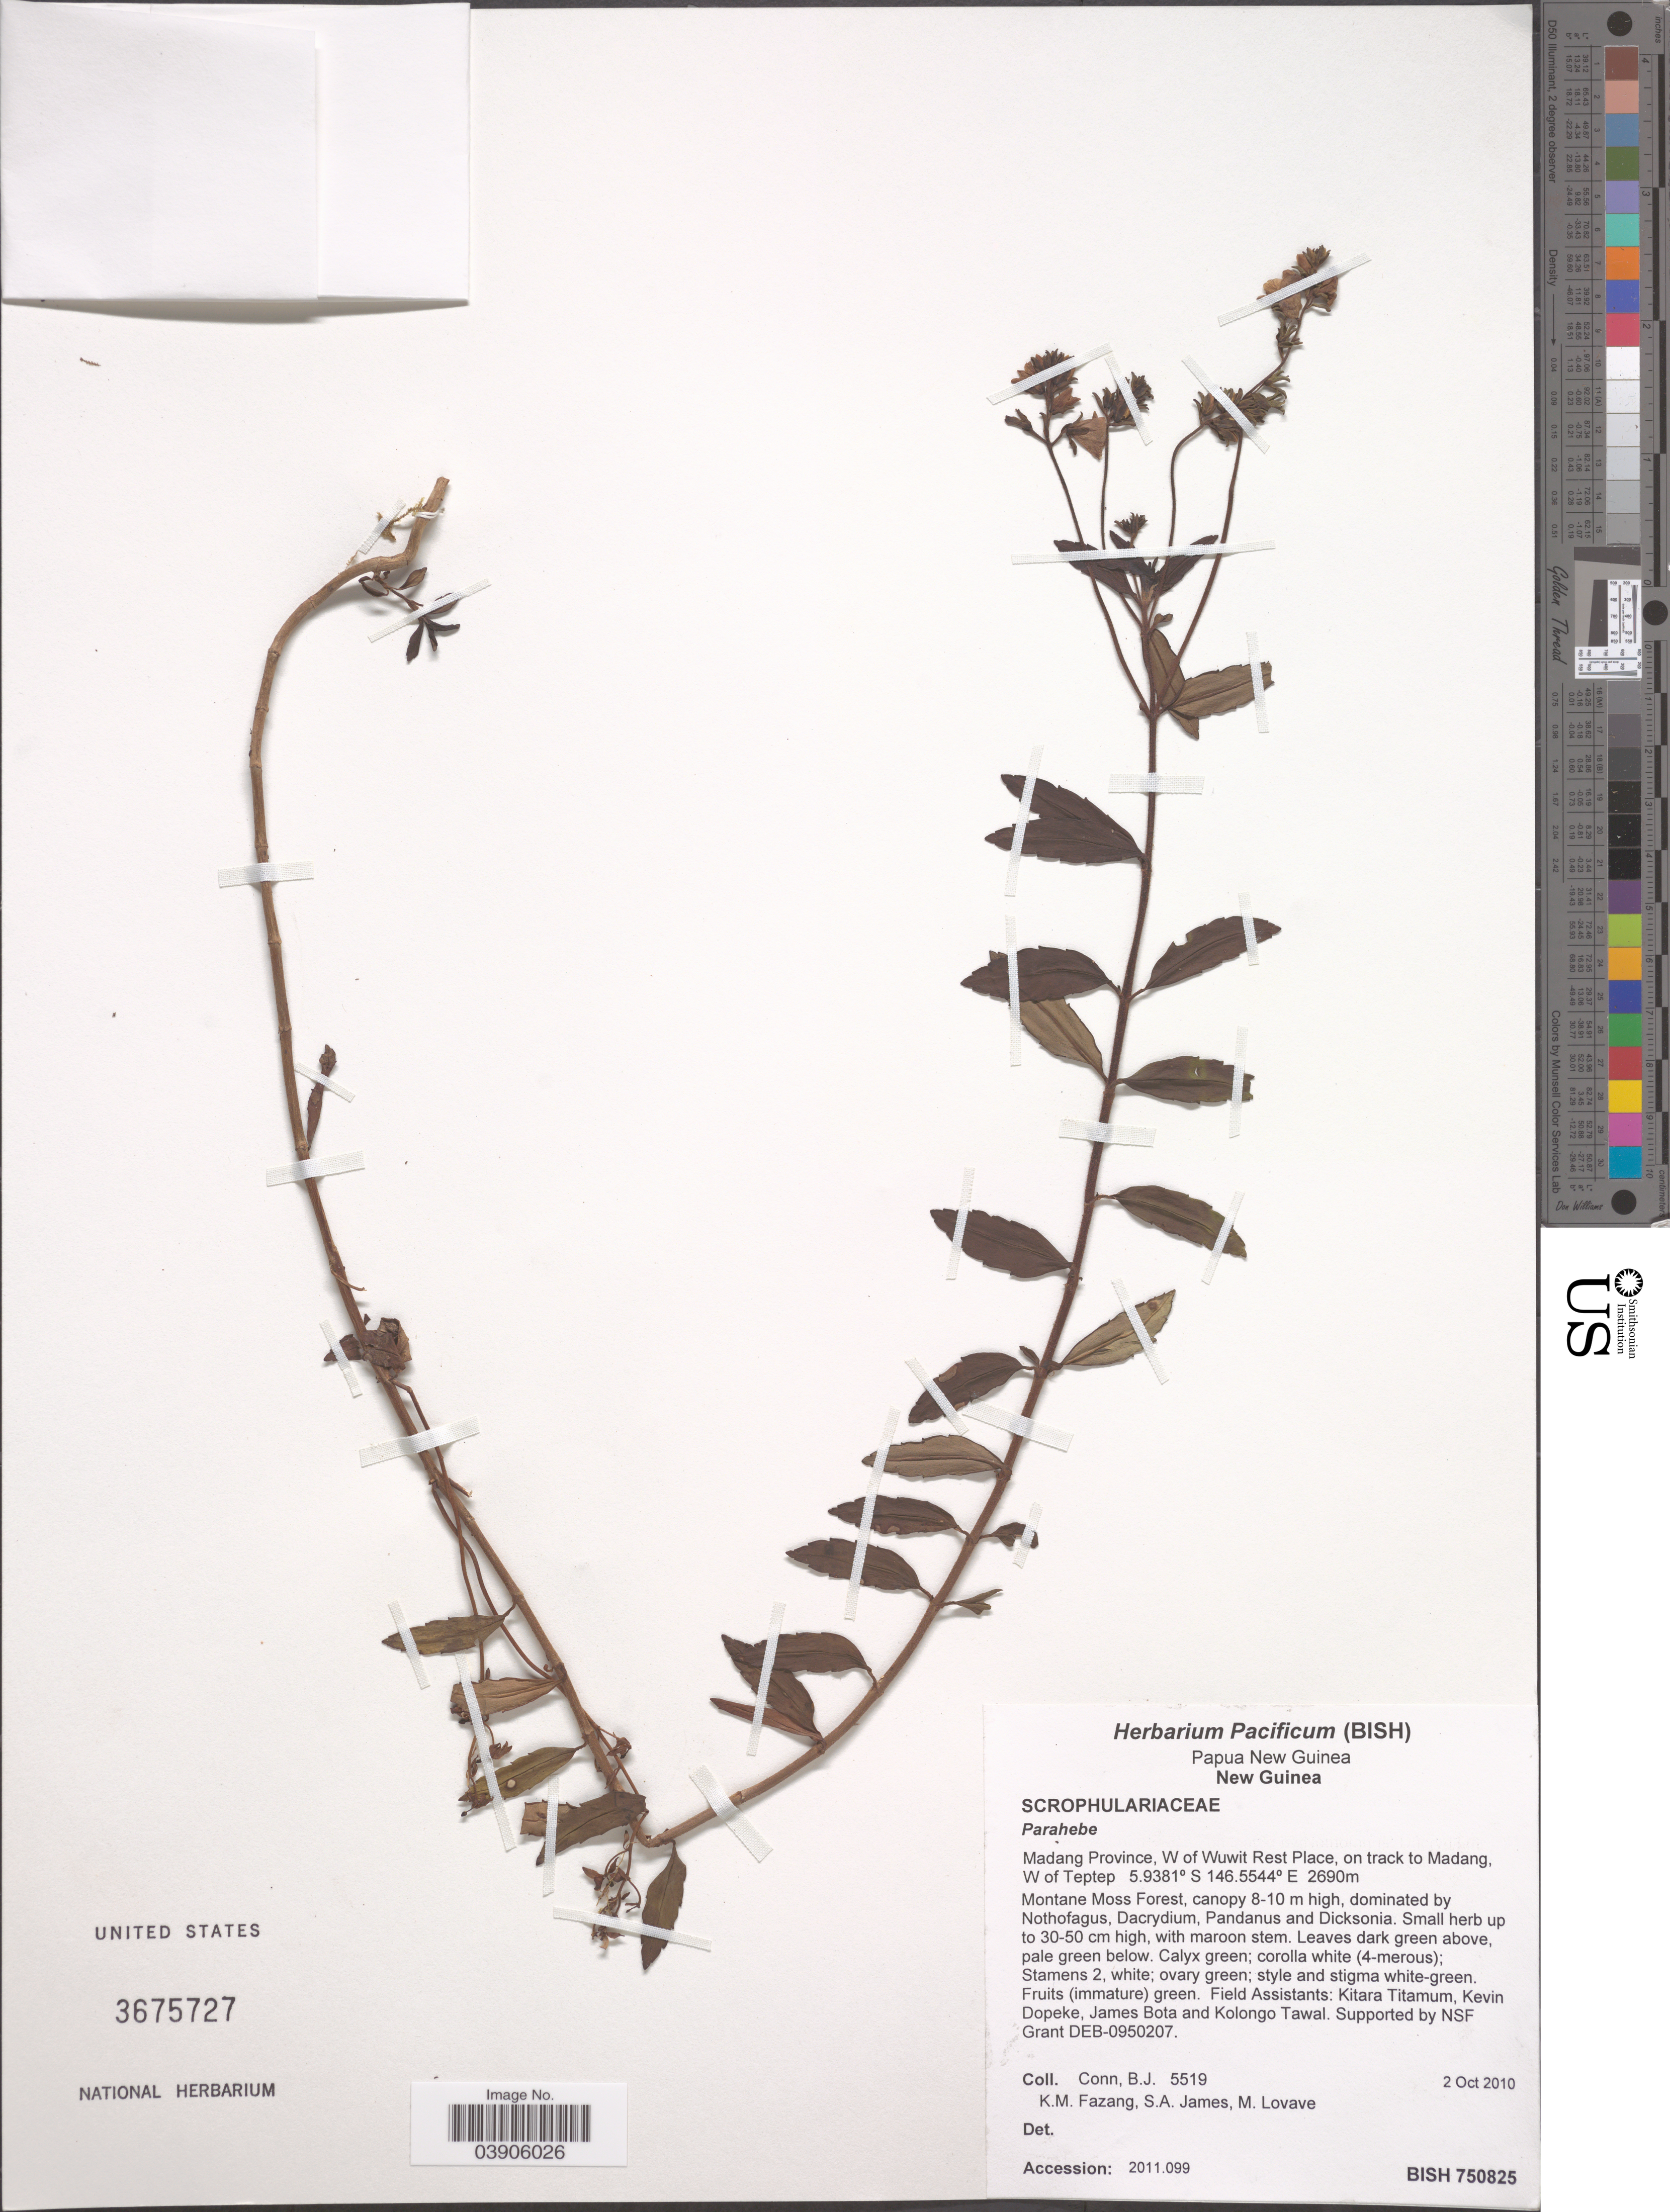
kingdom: Plantae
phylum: Tracheophyta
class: Magnoliopsida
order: Lamiales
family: Plantaginaceae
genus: Parahebe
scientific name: Parahebe sp.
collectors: B. Conn, K. Fazang, S. James & M. Lovave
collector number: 5519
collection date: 2010-10-02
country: Papua New Guinea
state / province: Madang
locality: New Guinea. W of Wuwit Rest Place, on track to Madang, W of Teptep.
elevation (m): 2690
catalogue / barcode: US 3675727